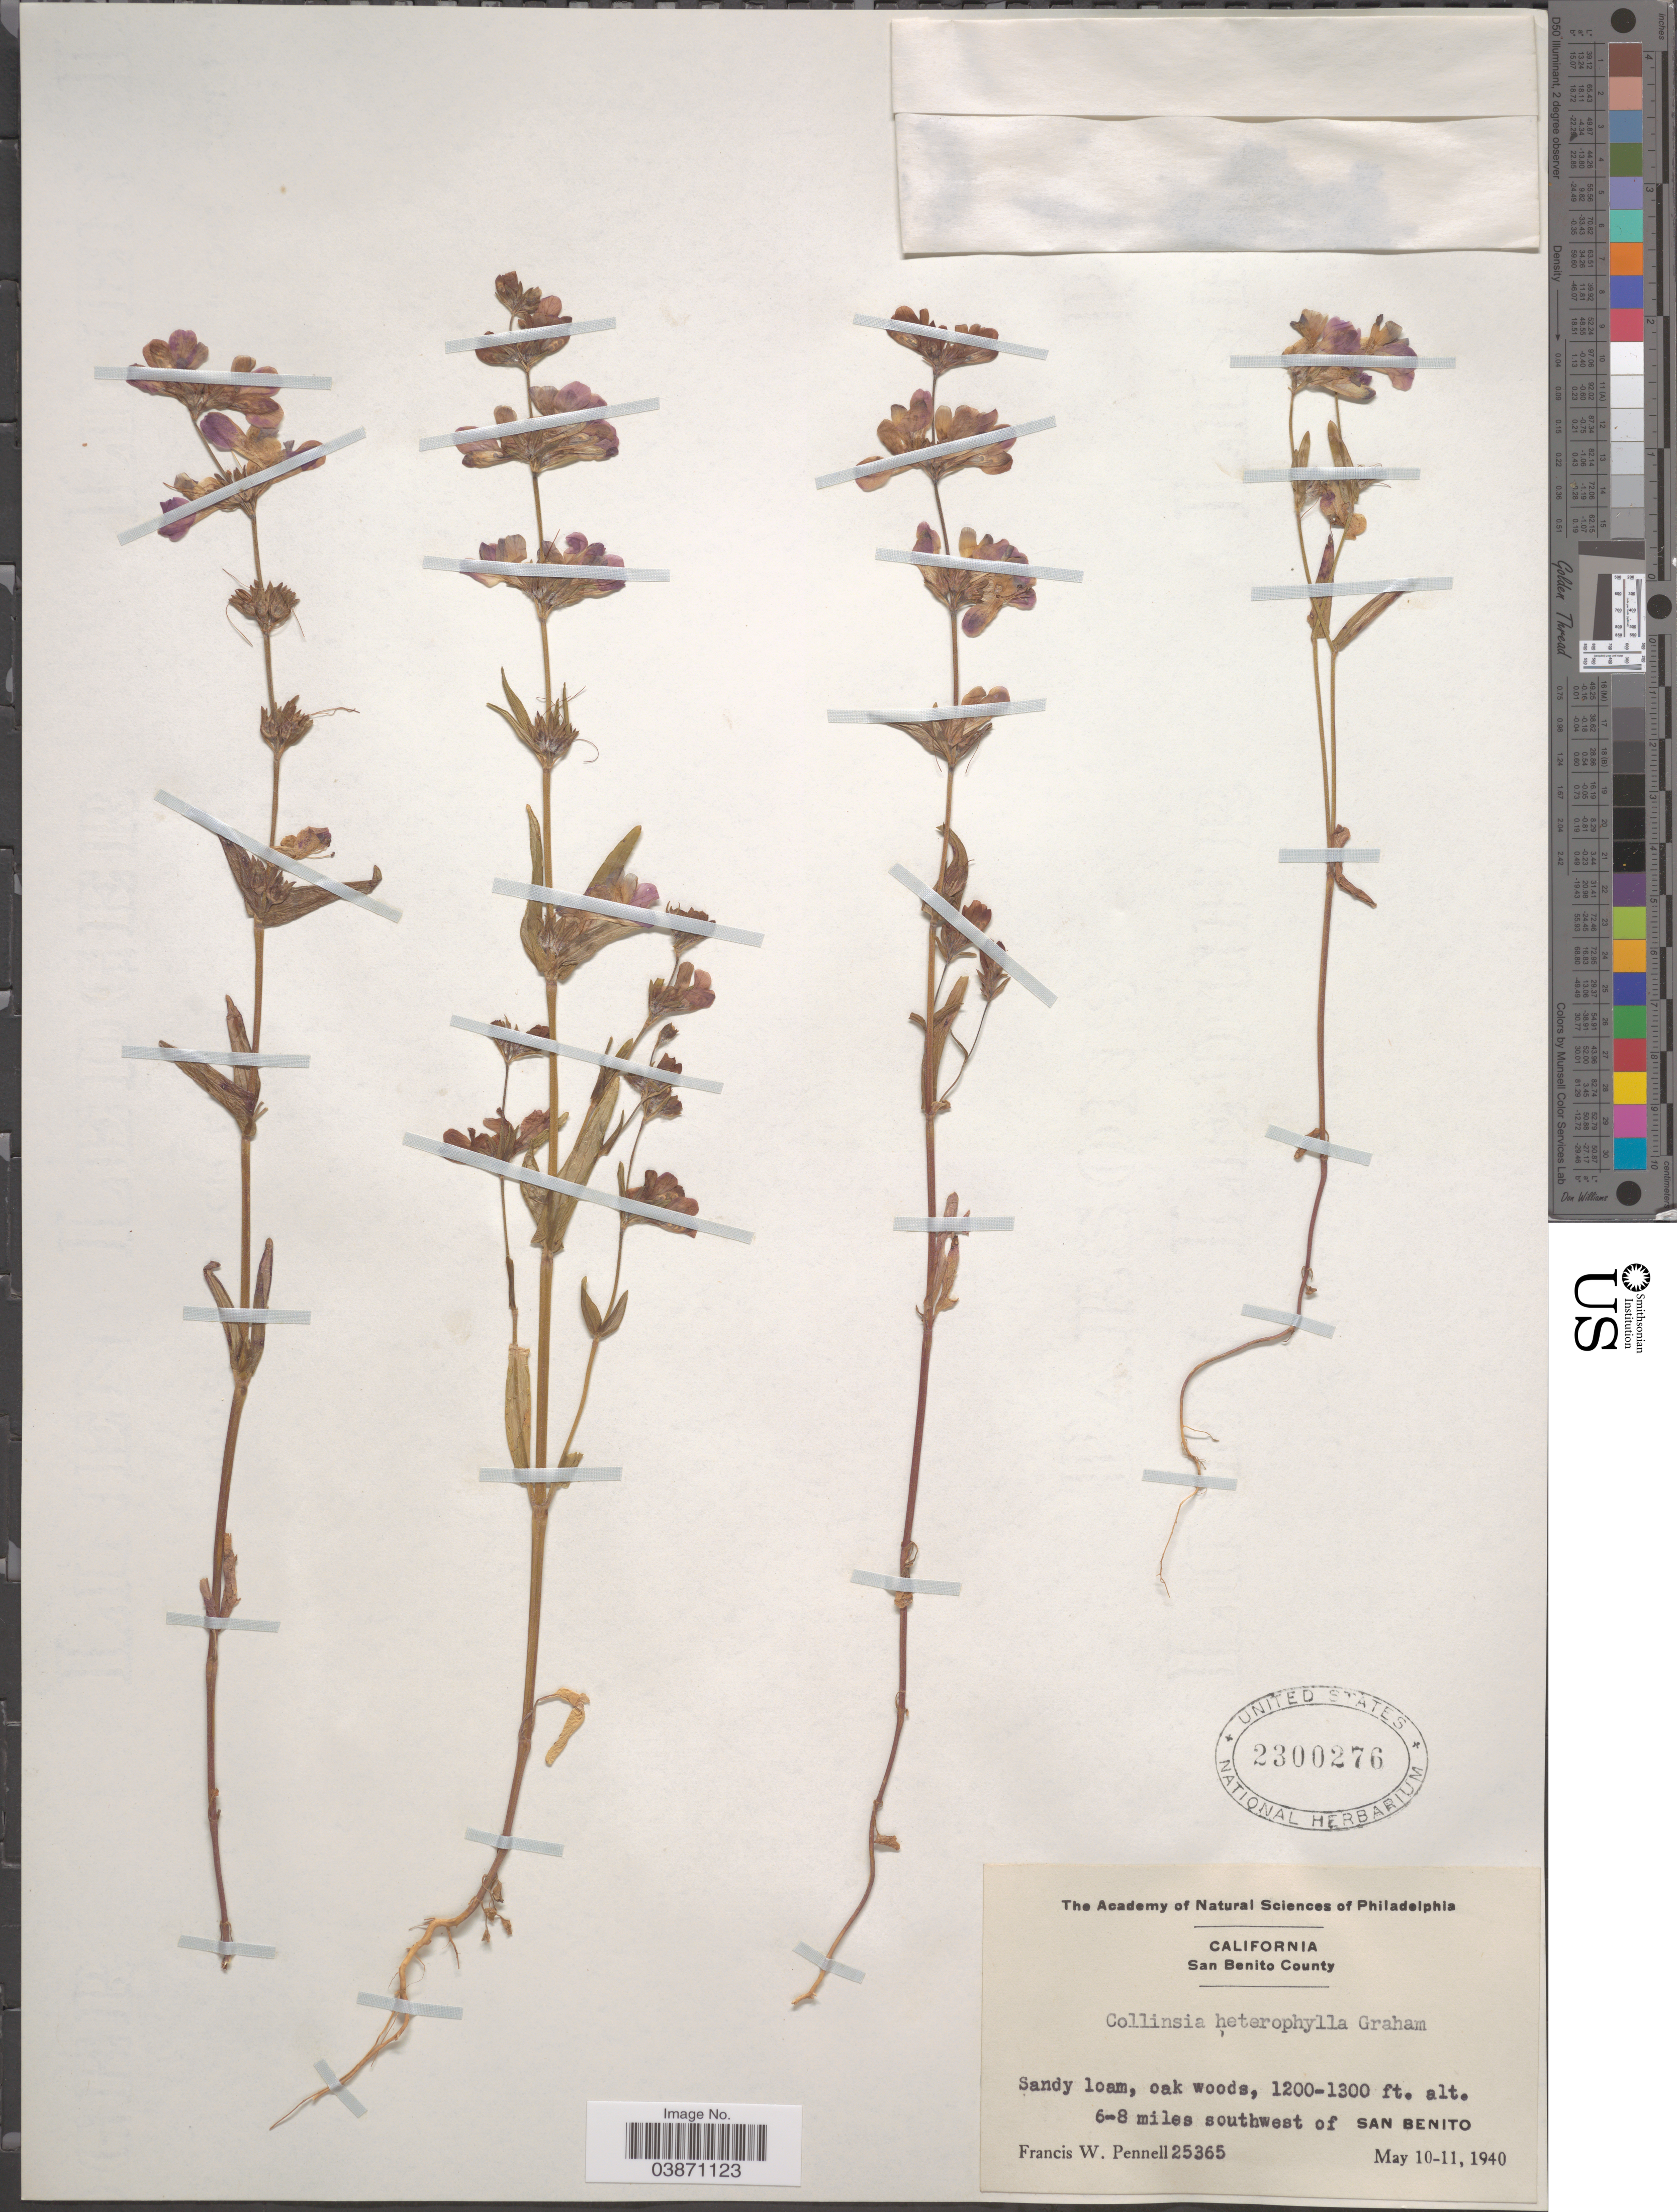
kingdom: Plantae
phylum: Tracheophyta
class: Magnoliopsida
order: Lamiales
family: Plantaginaceae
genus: Collinsia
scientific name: Collinsia heterophylla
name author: Buist ex Graham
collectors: F. W. Pennell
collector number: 25365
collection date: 1940-05-10/1940-05-11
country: United States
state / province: California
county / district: San Benito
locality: Santa Benito County. 6-8 miles southwest of San Benito.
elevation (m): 366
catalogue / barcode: US 2300276